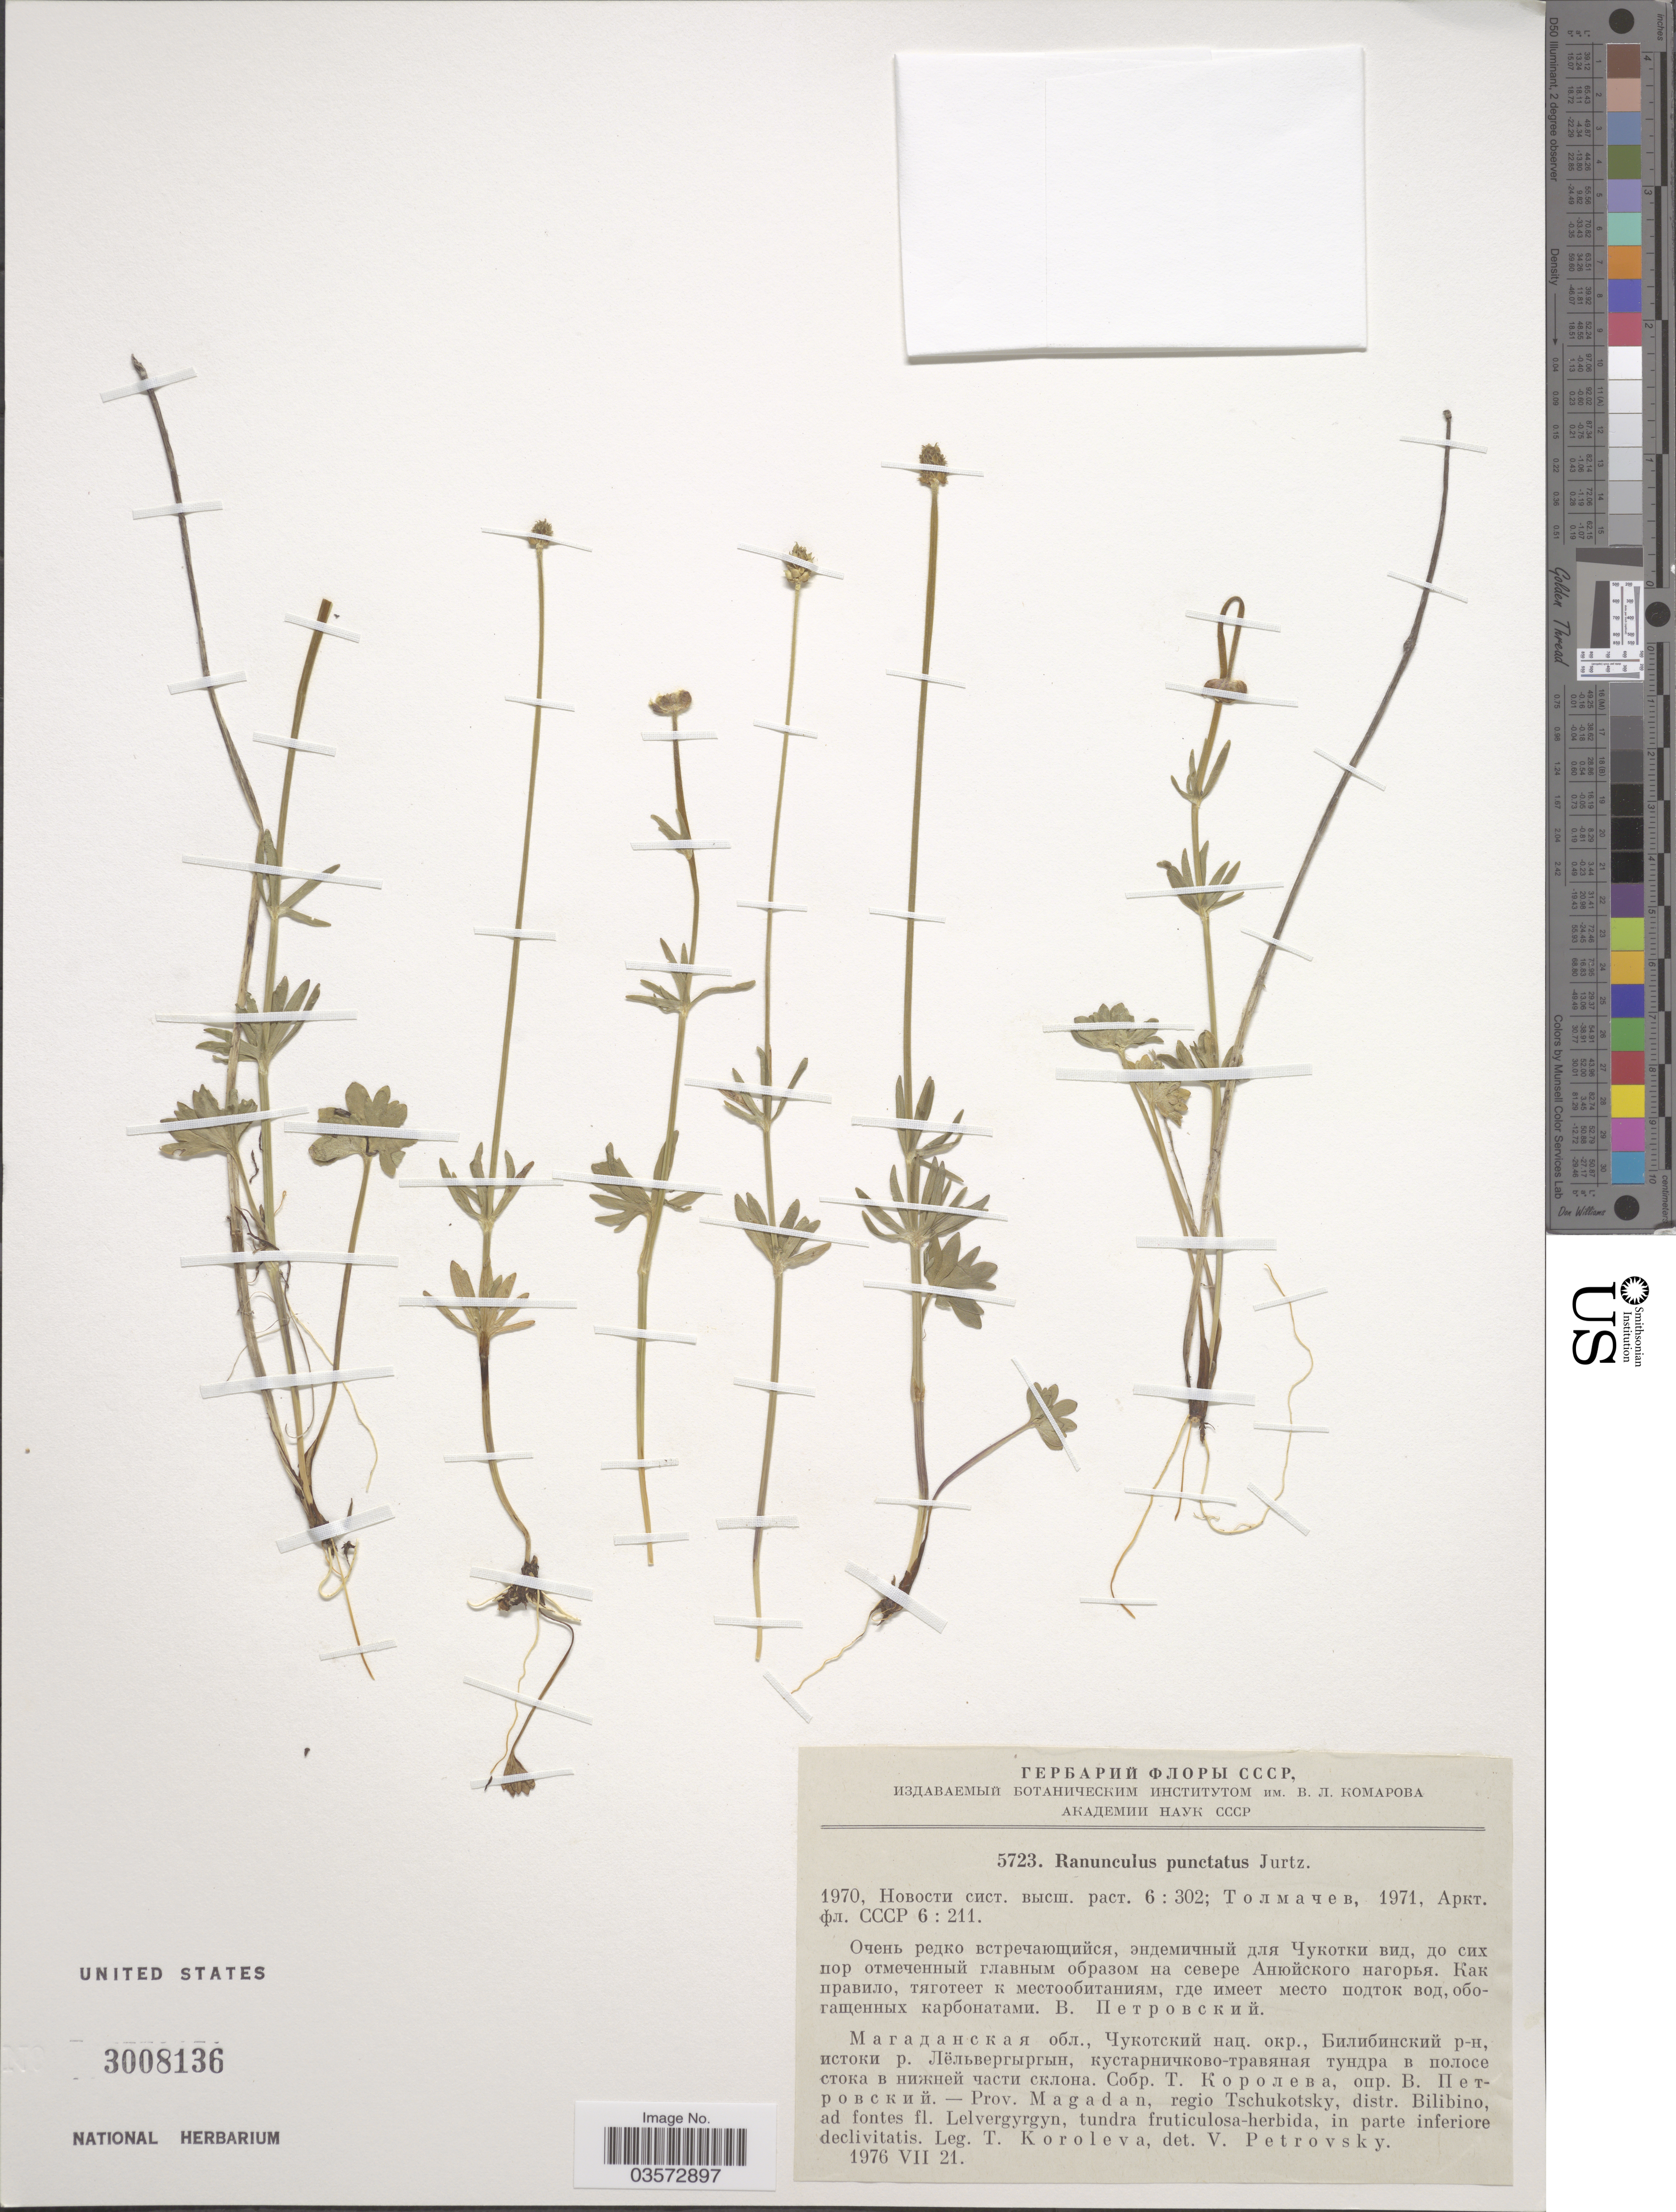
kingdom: Plantae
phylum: Tracheophyta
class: Magnoliopsida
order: Ranunculales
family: Ranunculaceae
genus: Ranunculus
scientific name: Ranunculus punctatus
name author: Jurtzev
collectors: T. Koroleva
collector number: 5723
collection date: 1976-07-21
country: Russian Federation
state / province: Magadan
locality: Regio Tschukotsky, distr. Bilibino, ad fontes fl. Lelvergyrgyn.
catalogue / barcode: US 3008136